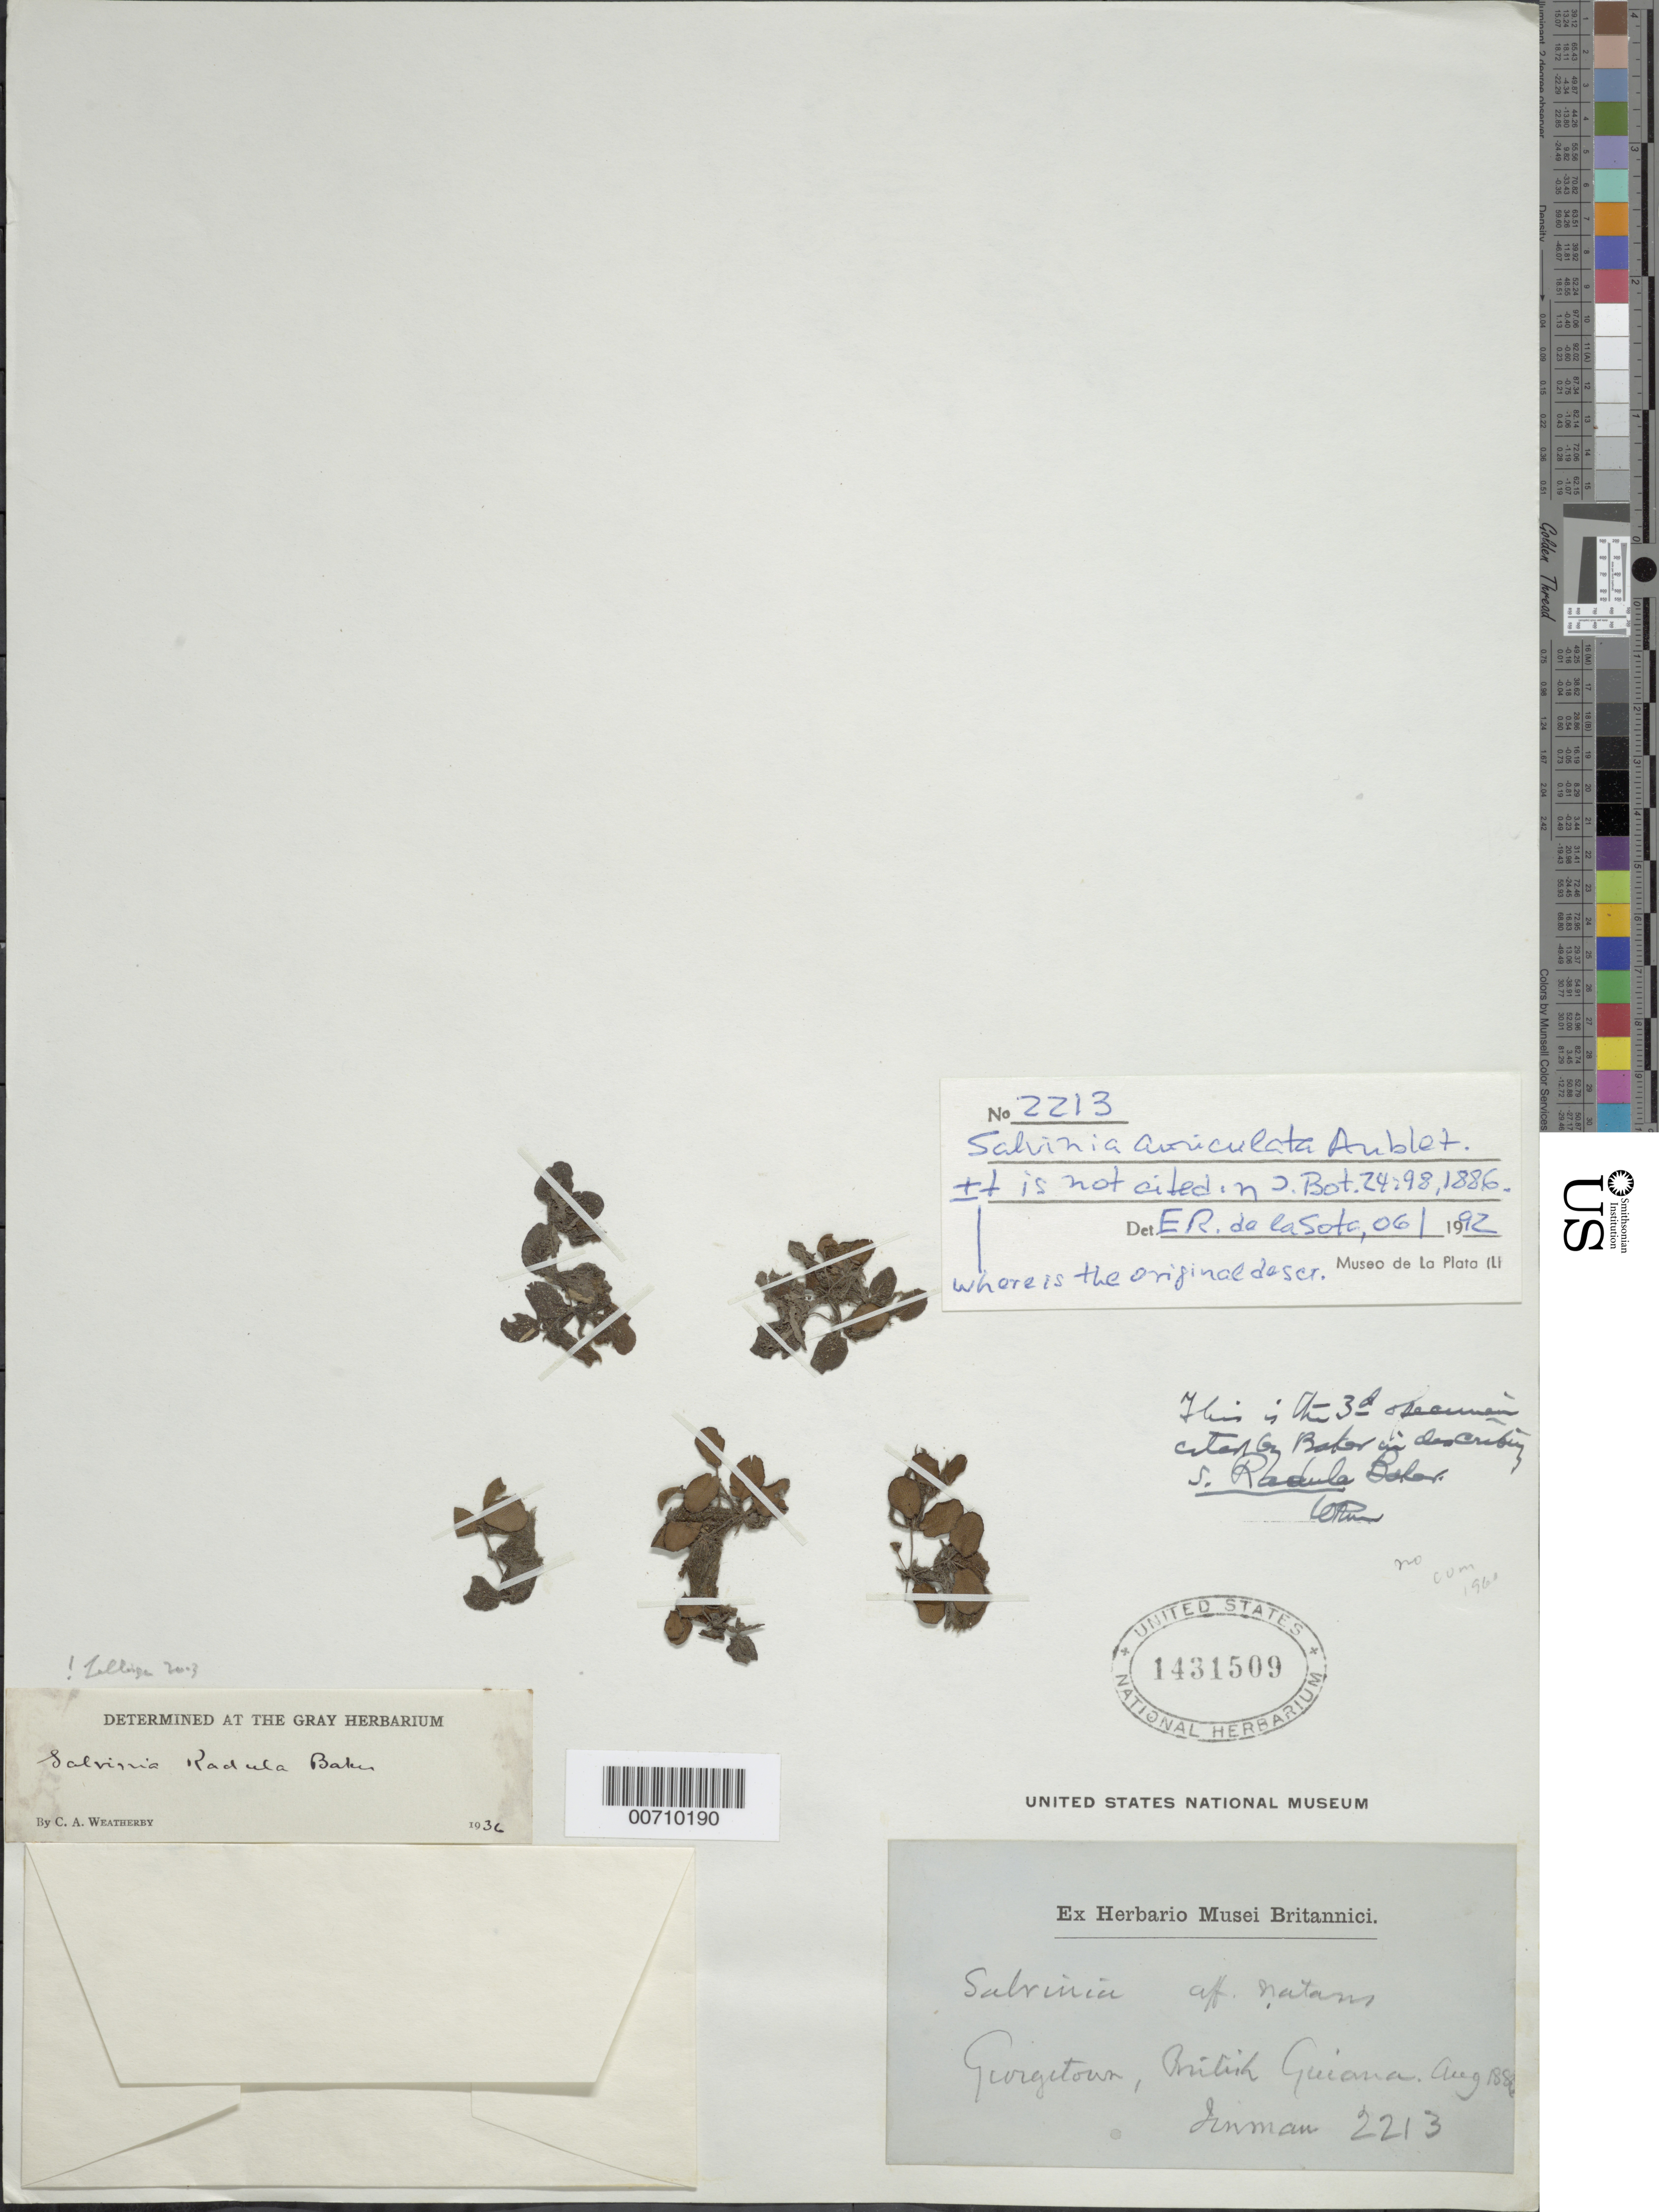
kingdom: Plantae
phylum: Tracheophyta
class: Polypodiopsida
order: Salviniales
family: Salviniaceae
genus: Salvinia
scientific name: Salvinia radula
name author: Baker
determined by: Lellinger, David B., (BOT), Smithsonian Institution - National Museum of Natural History (UNITED STATES)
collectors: G. S. Jenman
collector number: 2213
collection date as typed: August 1886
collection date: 1886-08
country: Guyana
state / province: Demerara-Mahaica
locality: Georgetown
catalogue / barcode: US 1431509